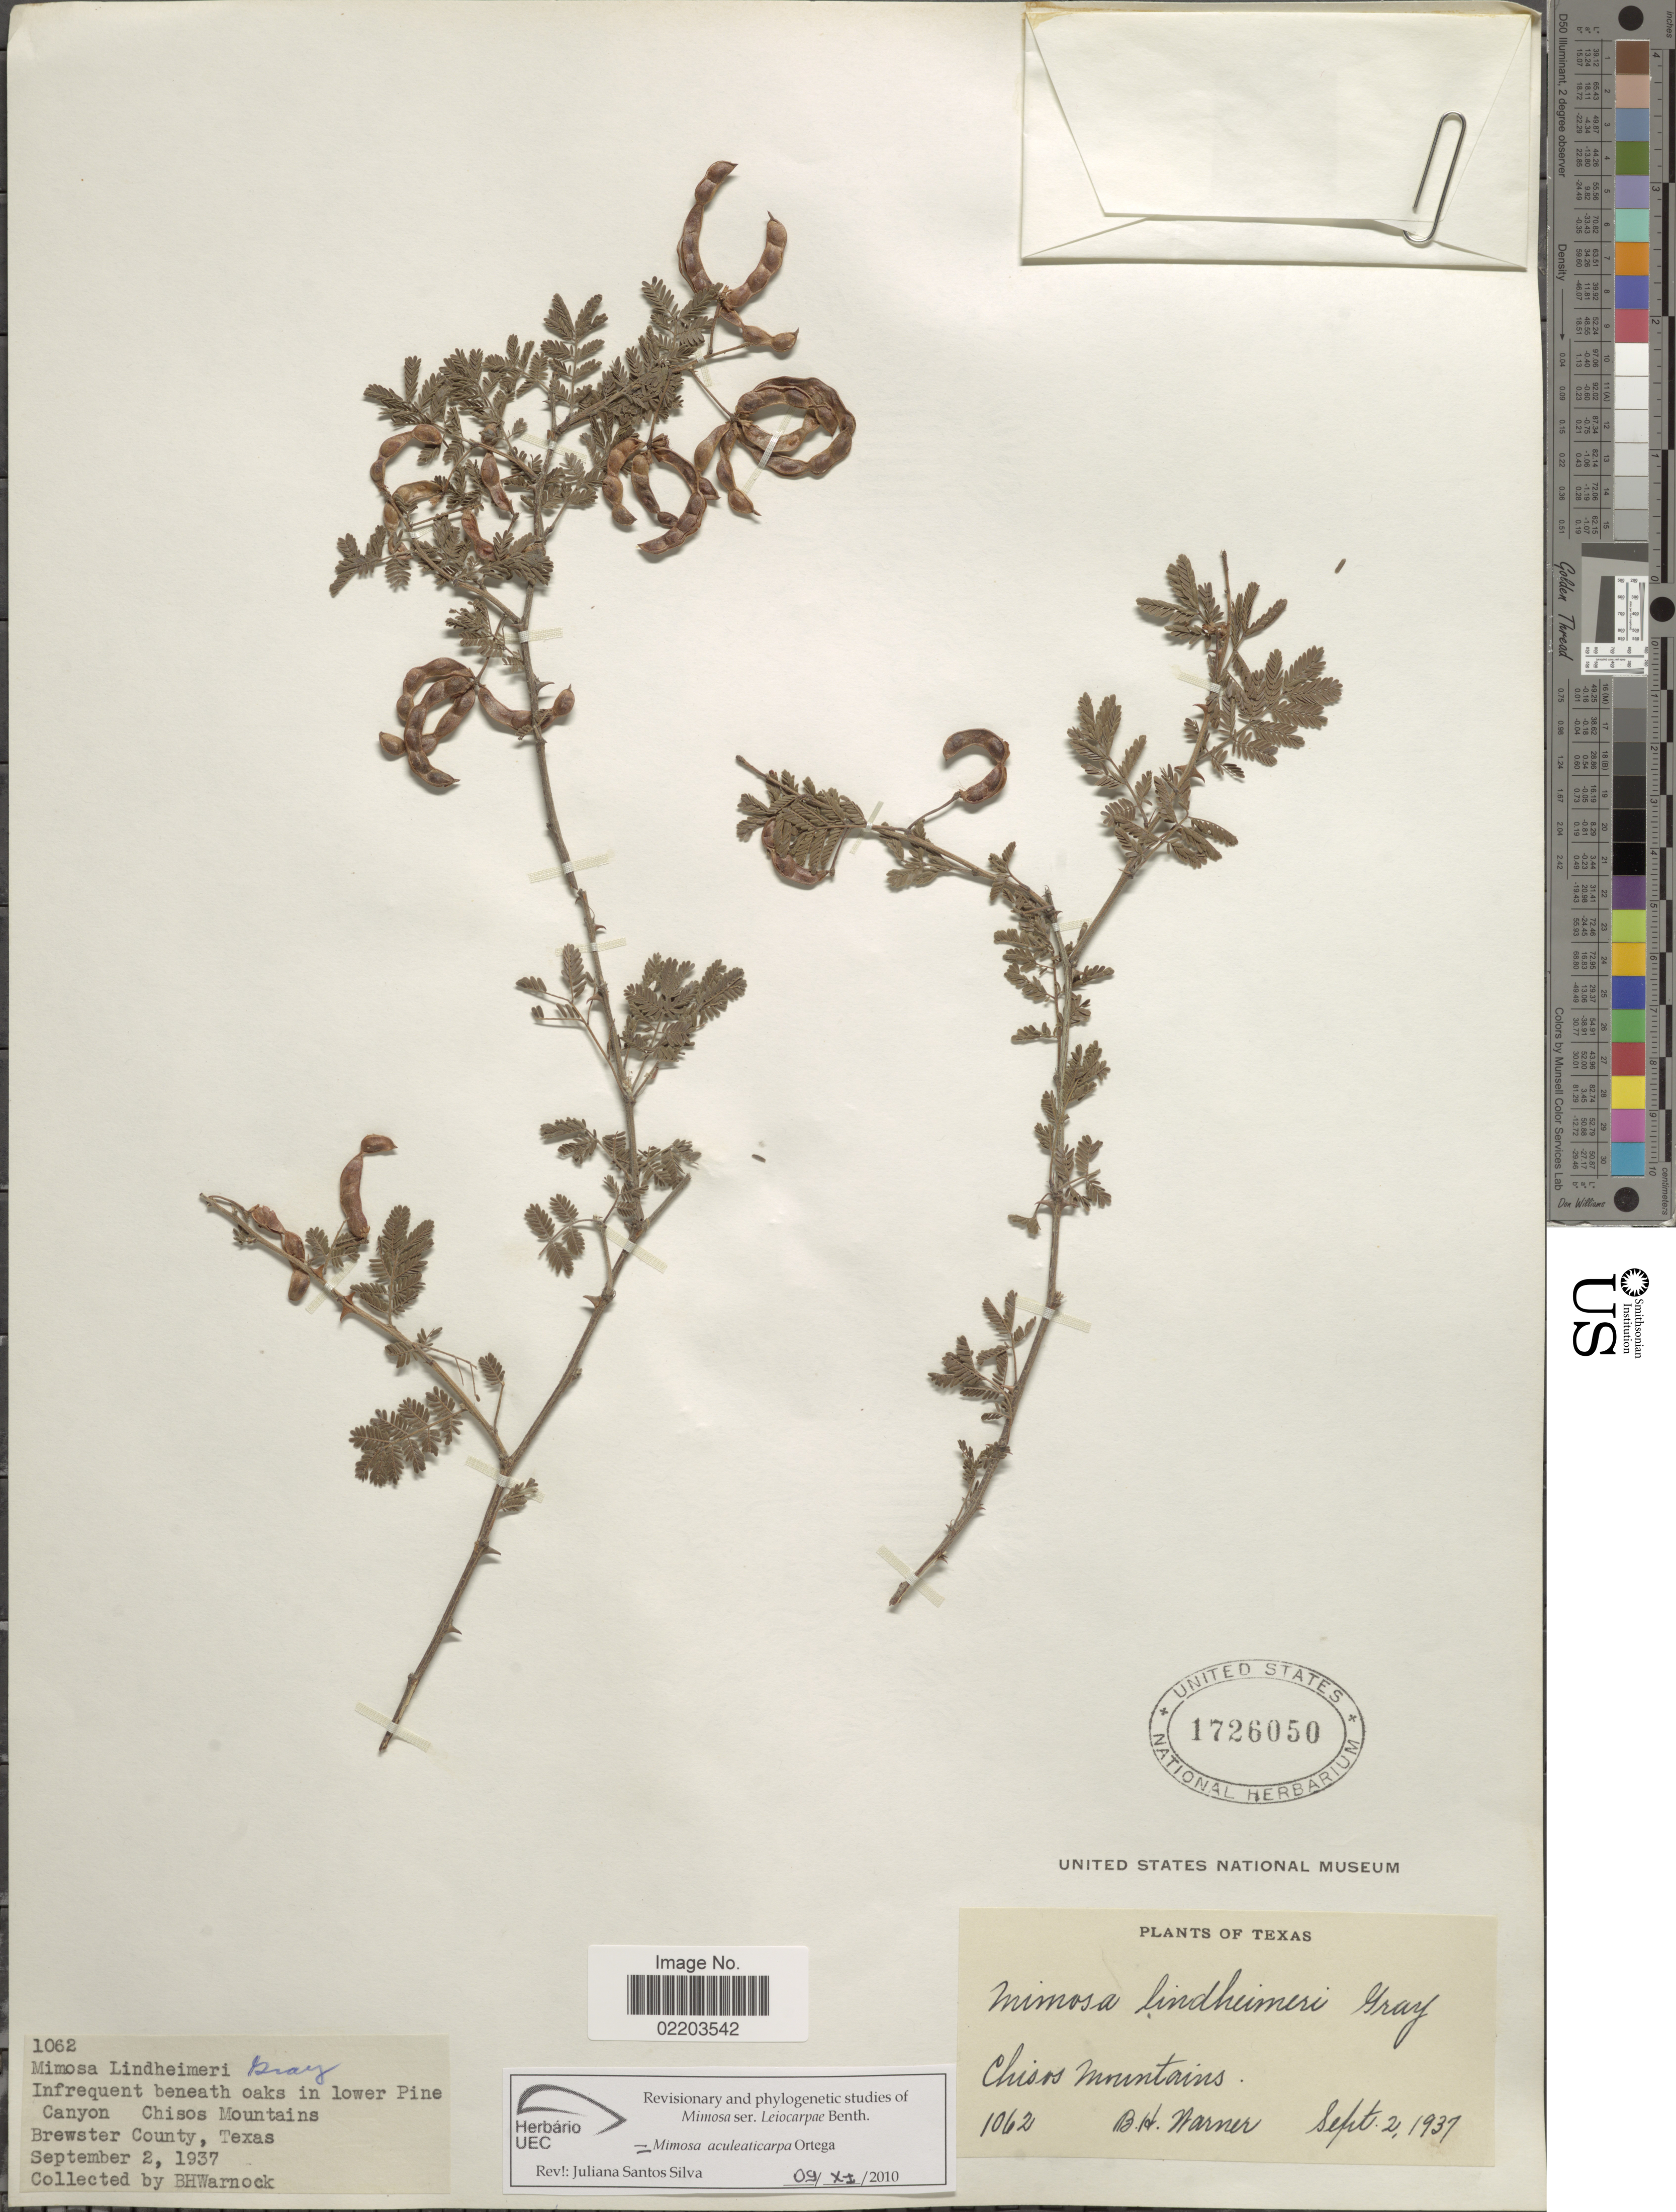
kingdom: Plantae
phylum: Tracheophyta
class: Magnoliopsida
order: Fabales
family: Fabaceae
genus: Mimosa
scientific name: Mimosa aculeaticarpa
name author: Ortega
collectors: B. H. Warnock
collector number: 1062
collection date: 1937-09-02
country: United States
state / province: Texas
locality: Infrequent beneath oaks in lower Pine Canyon, Chisos Mountains, Brewster County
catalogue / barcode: US 1726050